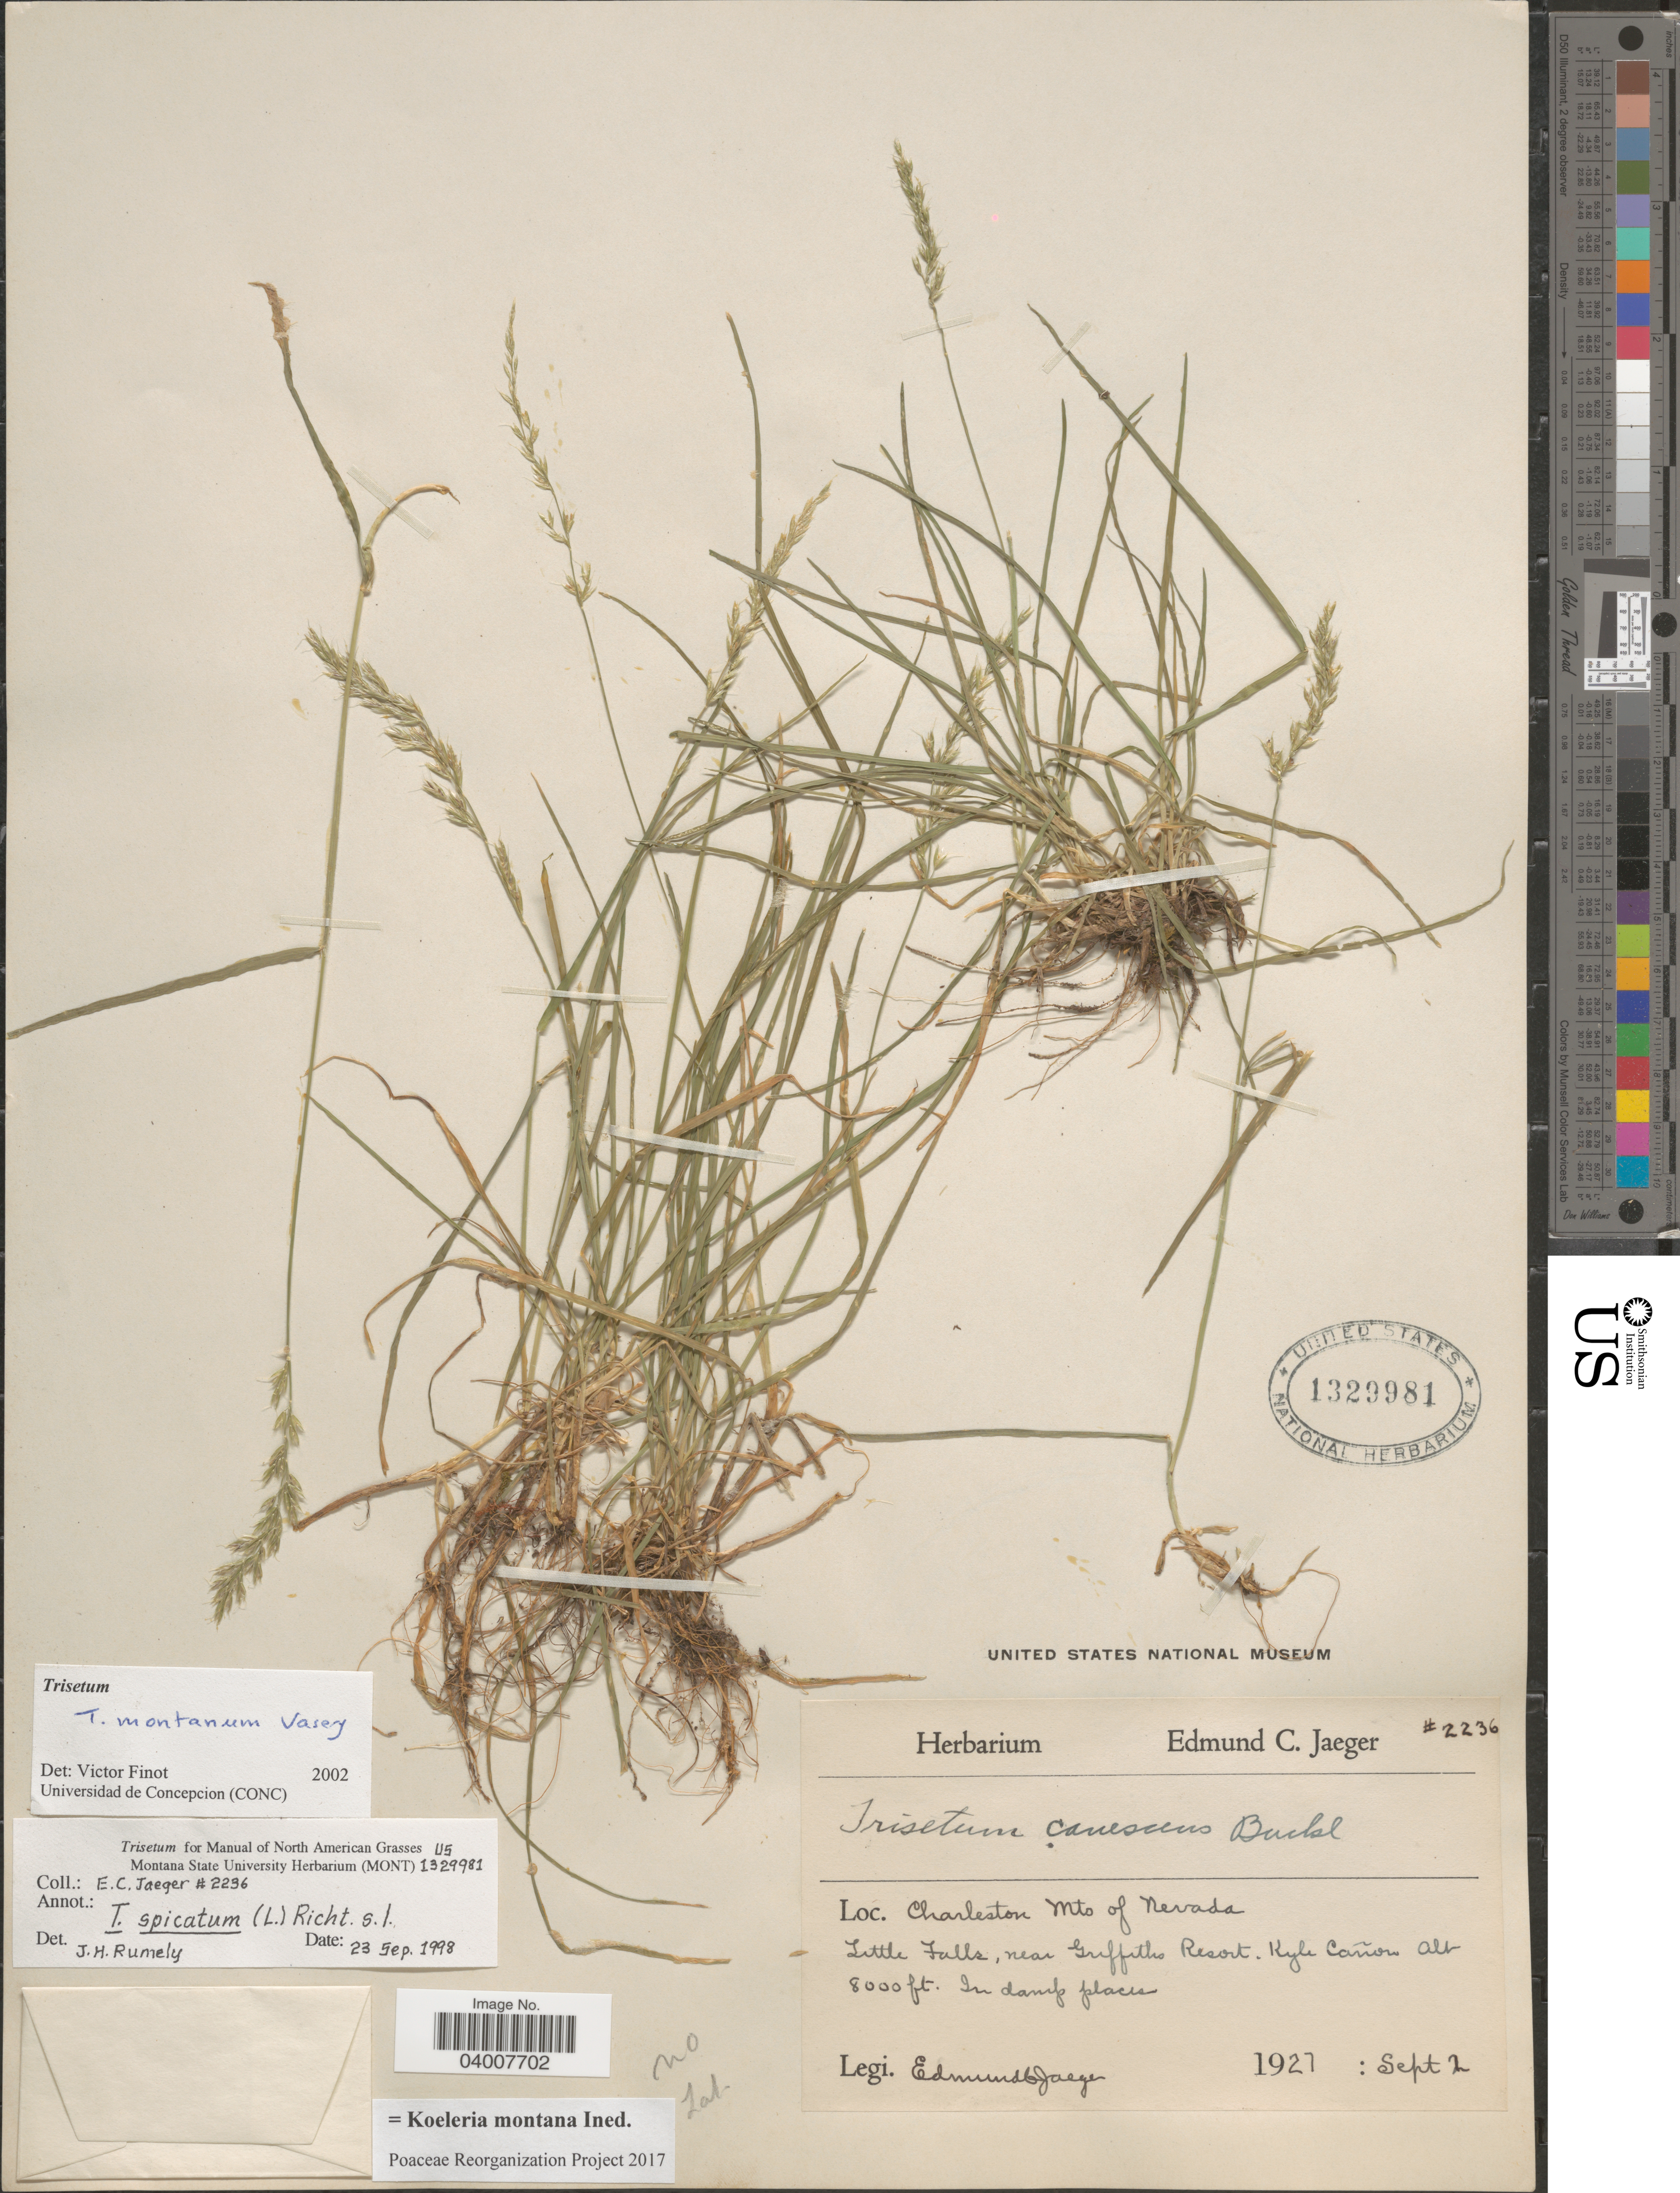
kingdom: Plantae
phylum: Tracheophyta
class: Liliopsida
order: Poales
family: Poaceae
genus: Koeleria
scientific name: Koeleria montana ined.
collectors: E. Jaeger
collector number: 2236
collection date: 1927-09-02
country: United States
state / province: Nevada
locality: Charleston Mts of Nevada. Little Falls, near Griffiths Resort. Kyle Cañon.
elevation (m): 2438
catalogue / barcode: US 1329981